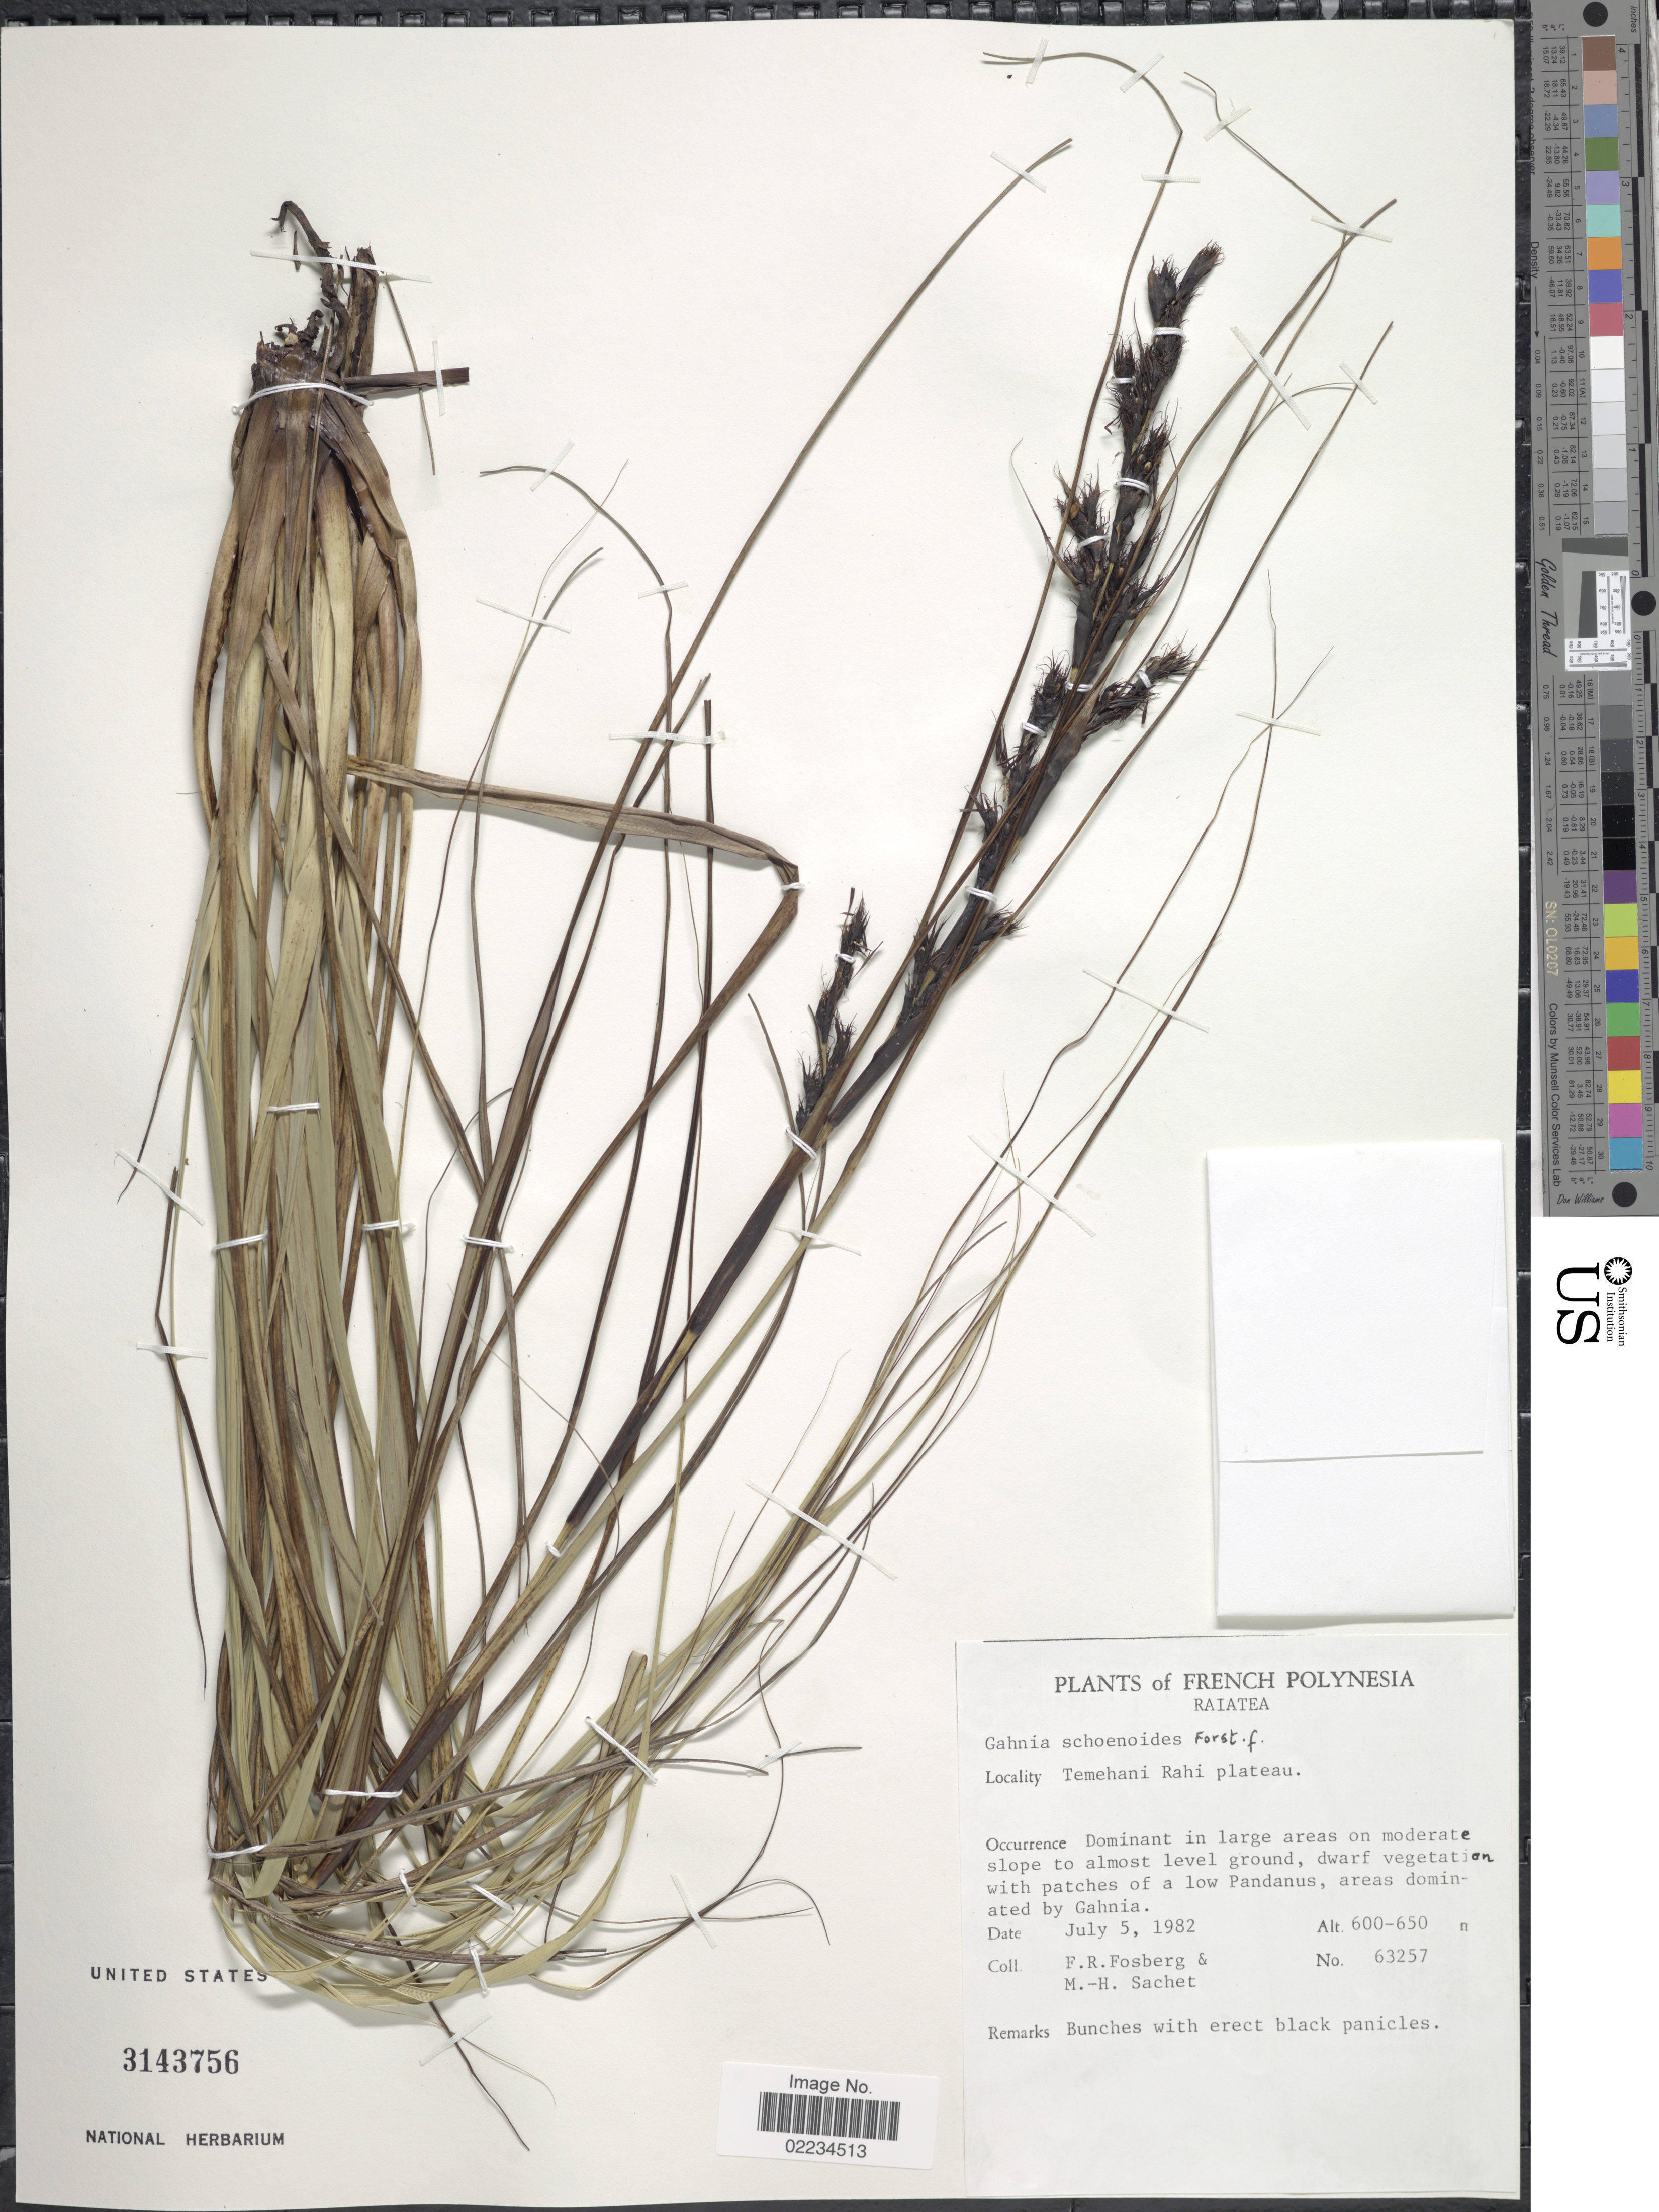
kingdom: Plantae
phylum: Tracheophyta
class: Liliopsida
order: Poales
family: Cyperaceae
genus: Gahnia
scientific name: Gahnia schoenoides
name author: G. Forst.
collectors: F. R. Fosberg & M.-H. Sachet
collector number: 63257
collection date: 1982-07-05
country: French Polynesia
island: Raiatea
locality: Raiatea, Temehani Rahi plateau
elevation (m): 600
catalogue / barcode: US 3143756